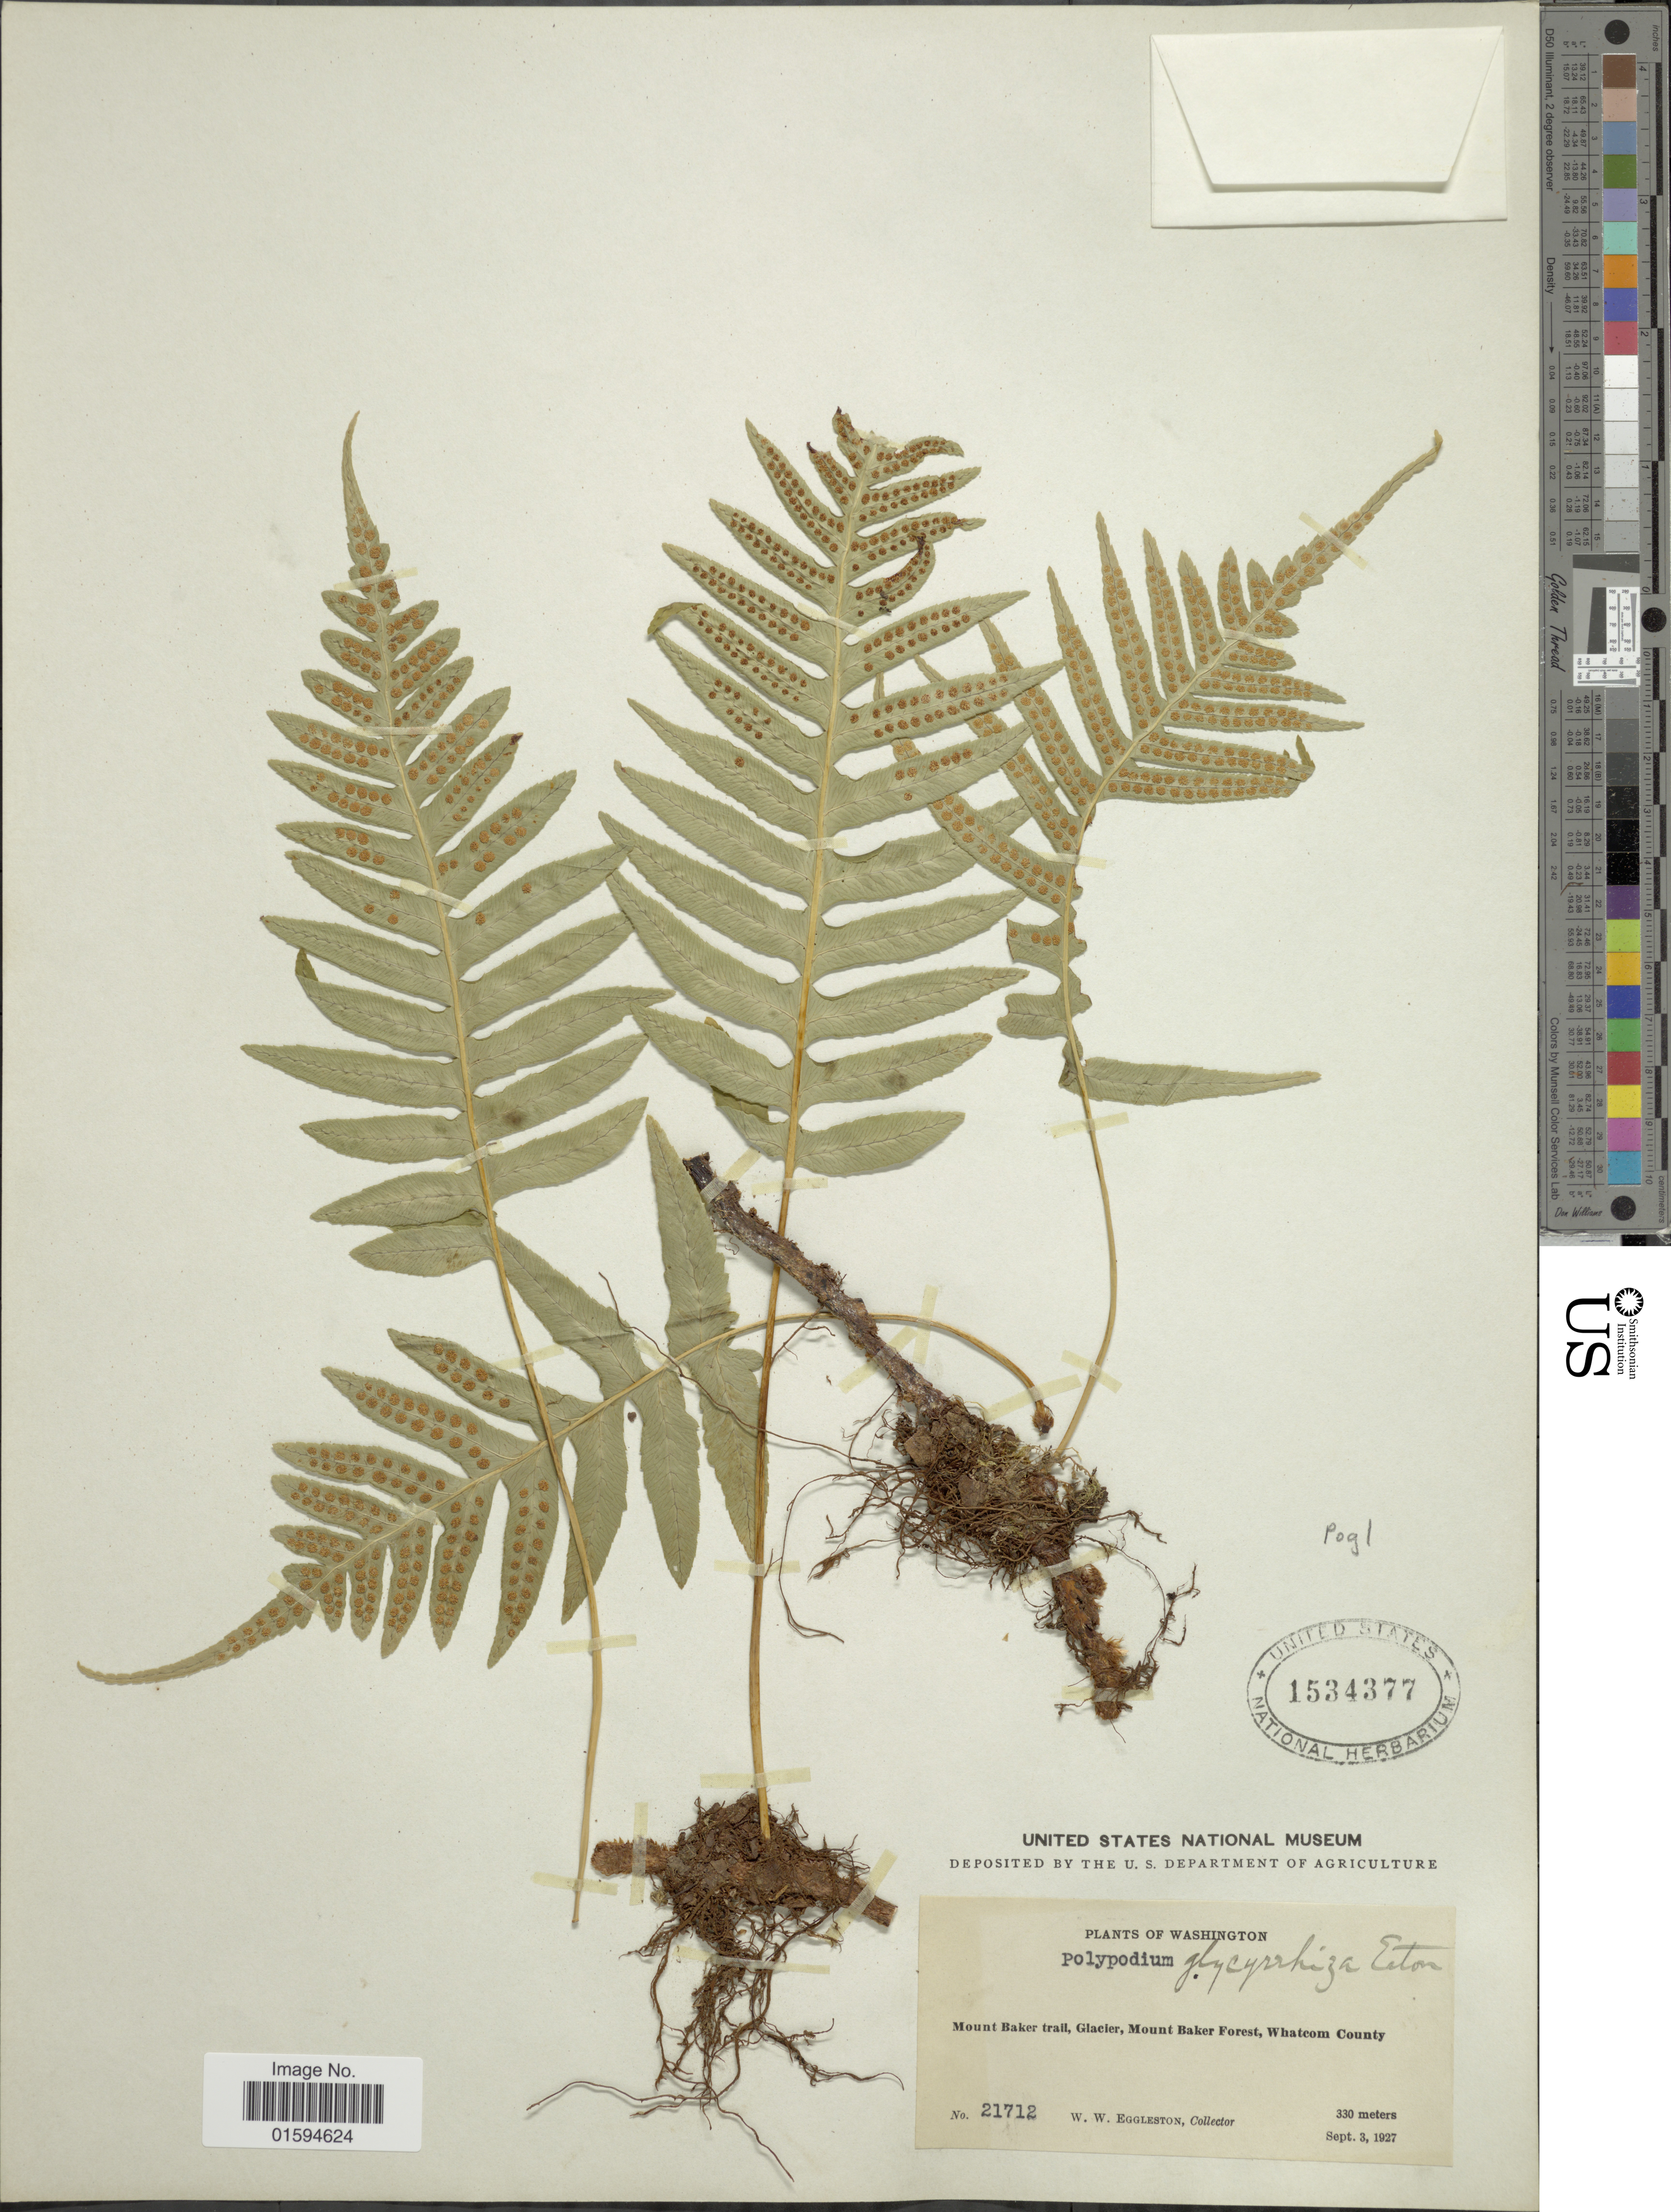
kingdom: Plantae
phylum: Tracheophyta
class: Polypodiopsida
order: Polypodiales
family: Polypodiaceae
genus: Polypodium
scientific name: Polypodium glycyrrhiza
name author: D.C. Eaton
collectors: W. W. Eggleston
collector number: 21712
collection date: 1927-09-03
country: United States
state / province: Washington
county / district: Whatcom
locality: Mount Baker trail, Glacier, Mount Baker Forest, Whatcom County.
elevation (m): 330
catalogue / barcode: US 1534377